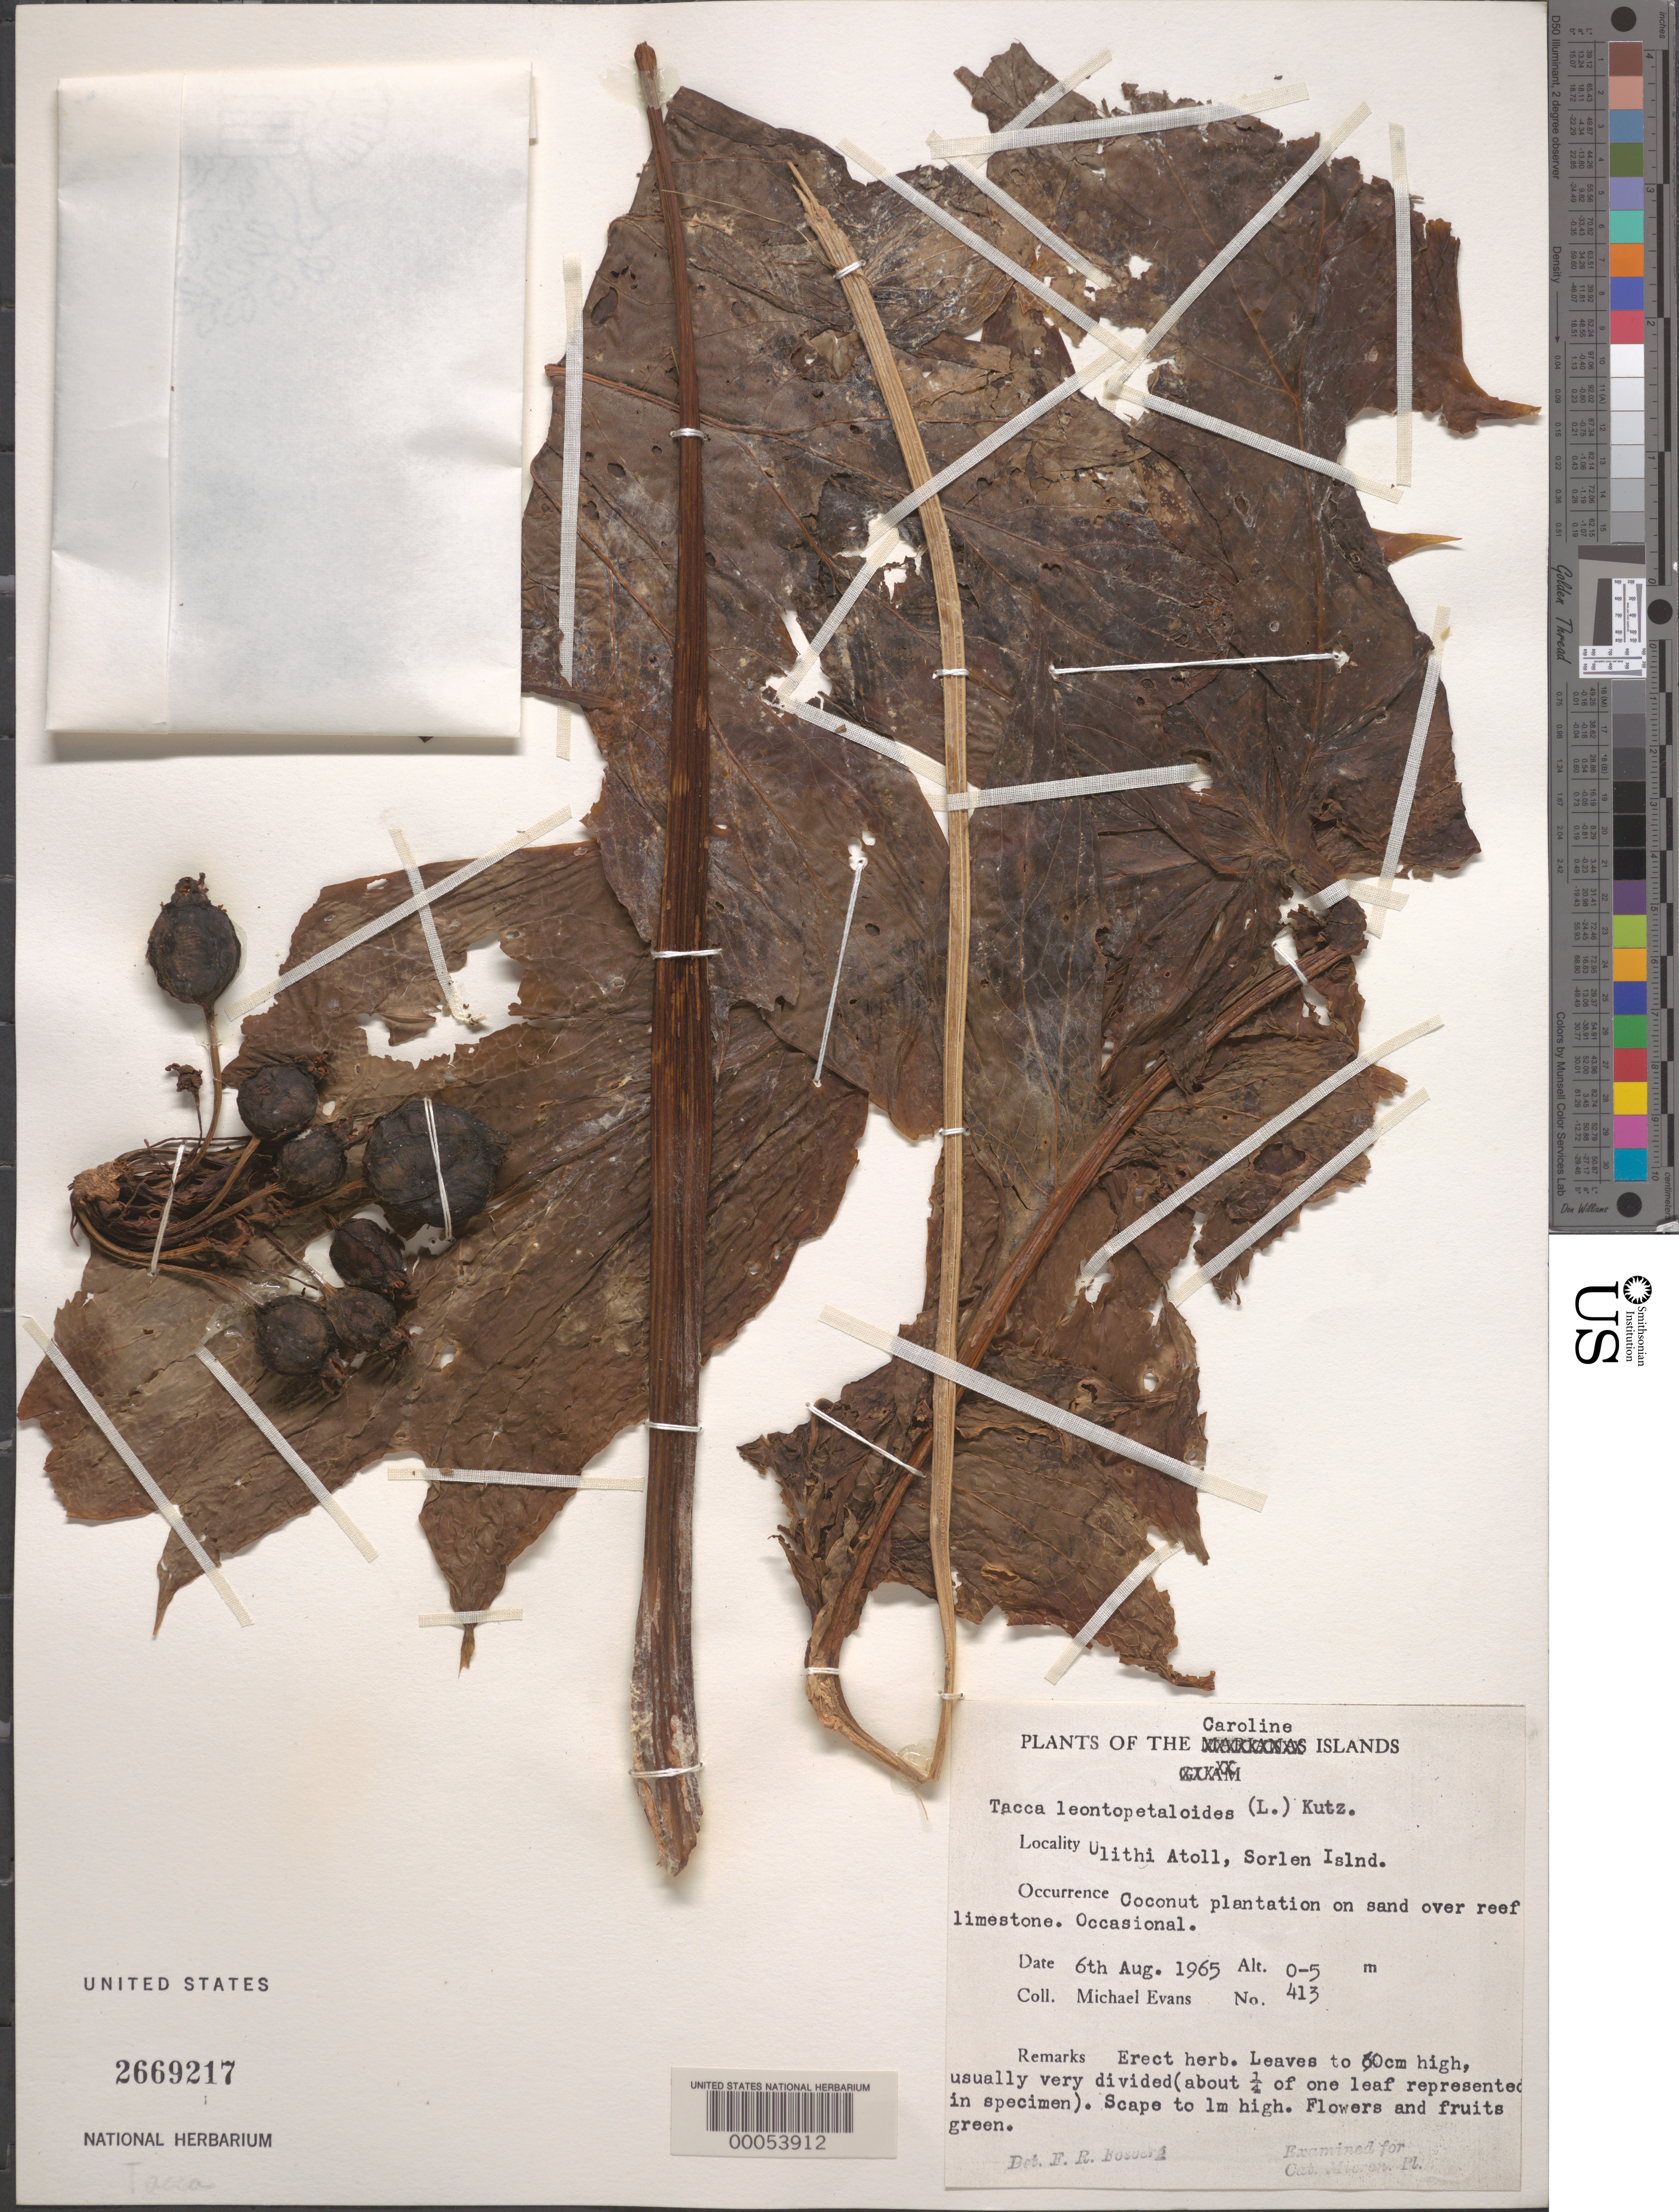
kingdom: Plantae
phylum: Tracheophyta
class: Liliopsida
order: Dioscoreales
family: Dioscoreaceae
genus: Tacca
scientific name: Tacca leontopetaloides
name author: (L.) Kuntze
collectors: M. Evans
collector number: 413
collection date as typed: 06 Aug 1965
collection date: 1965-08-06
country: Micronesia, Federated States of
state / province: Yap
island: Ulithi Atoll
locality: Sorlen island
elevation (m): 0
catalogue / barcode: US 2669217